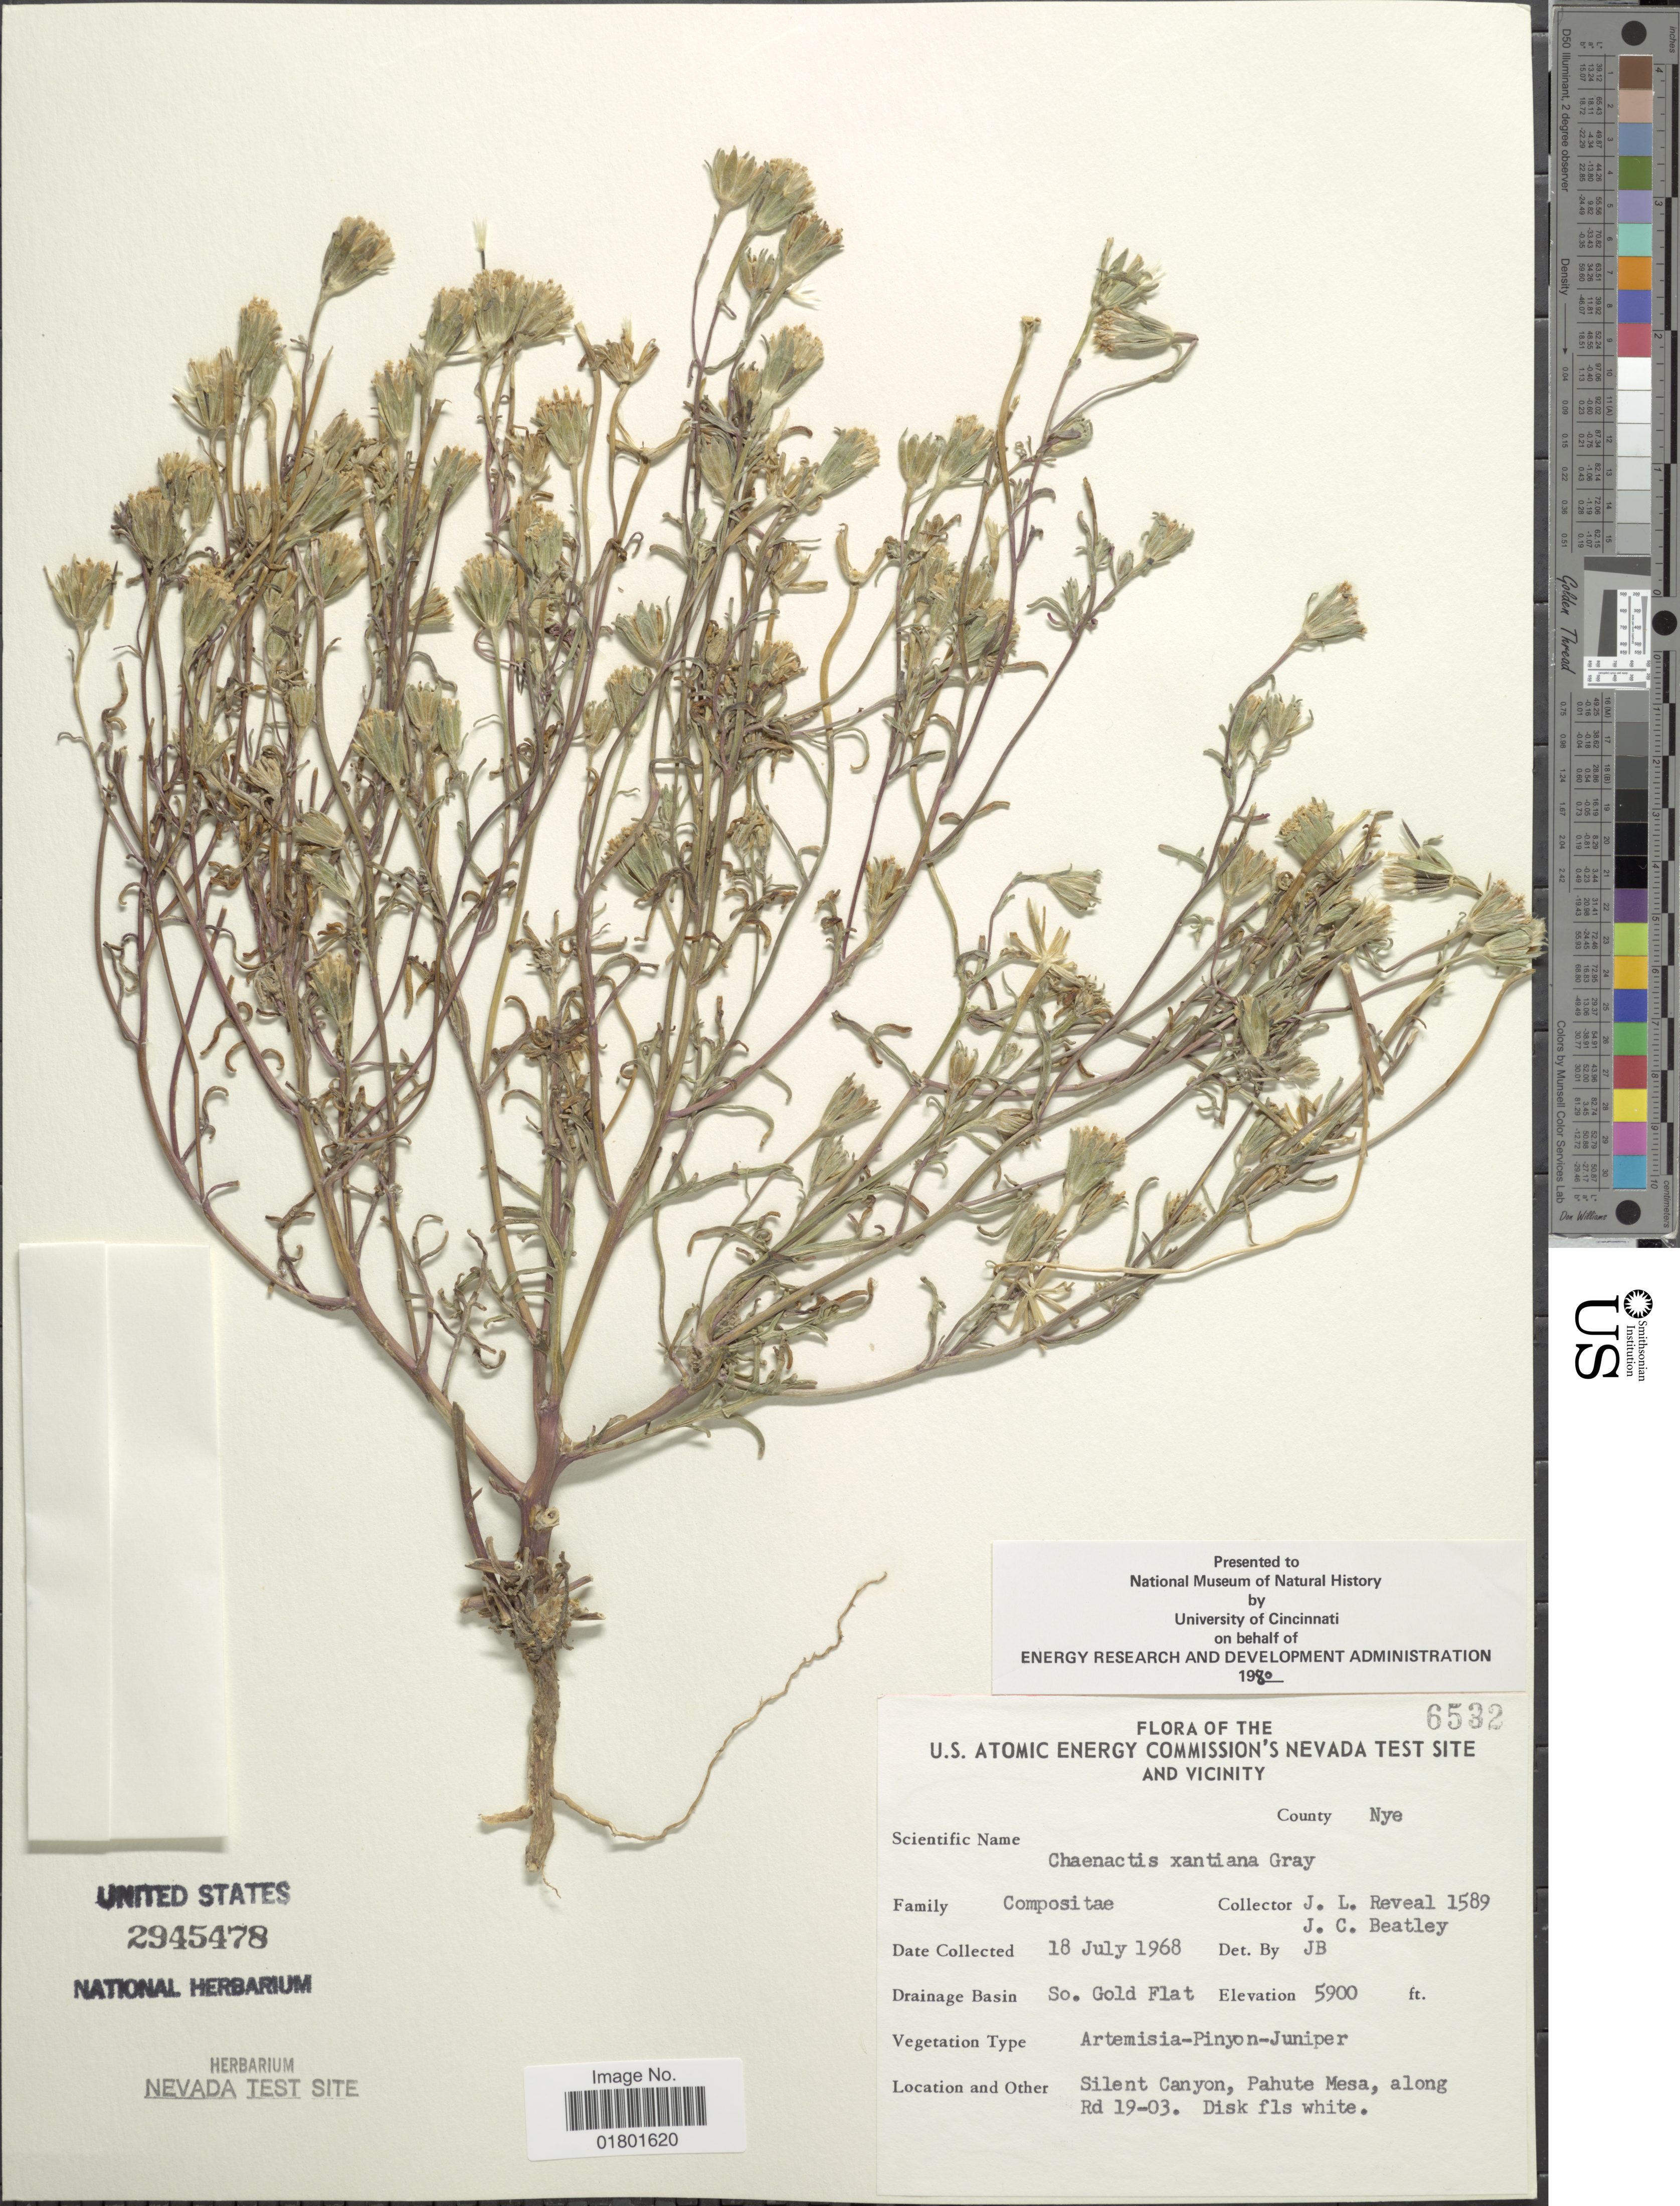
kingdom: Plantae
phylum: Tracheophyta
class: Magnoliopsida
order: Asterales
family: Asteraceae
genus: Chaenactis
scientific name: Chaenactis xantiana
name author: A. Gray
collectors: J. L. Reveal & J. C. Beatley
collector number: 1589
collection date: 1968-07-18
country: United States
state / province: Nevada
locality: U. S. Atomic Energy Commission's Nevada Test Site and vicinity, County Nye, So. Gold Flat, silent canyon, Pahute Mesa, along Rd 19-03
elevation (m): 1798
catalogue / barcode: US 2945478